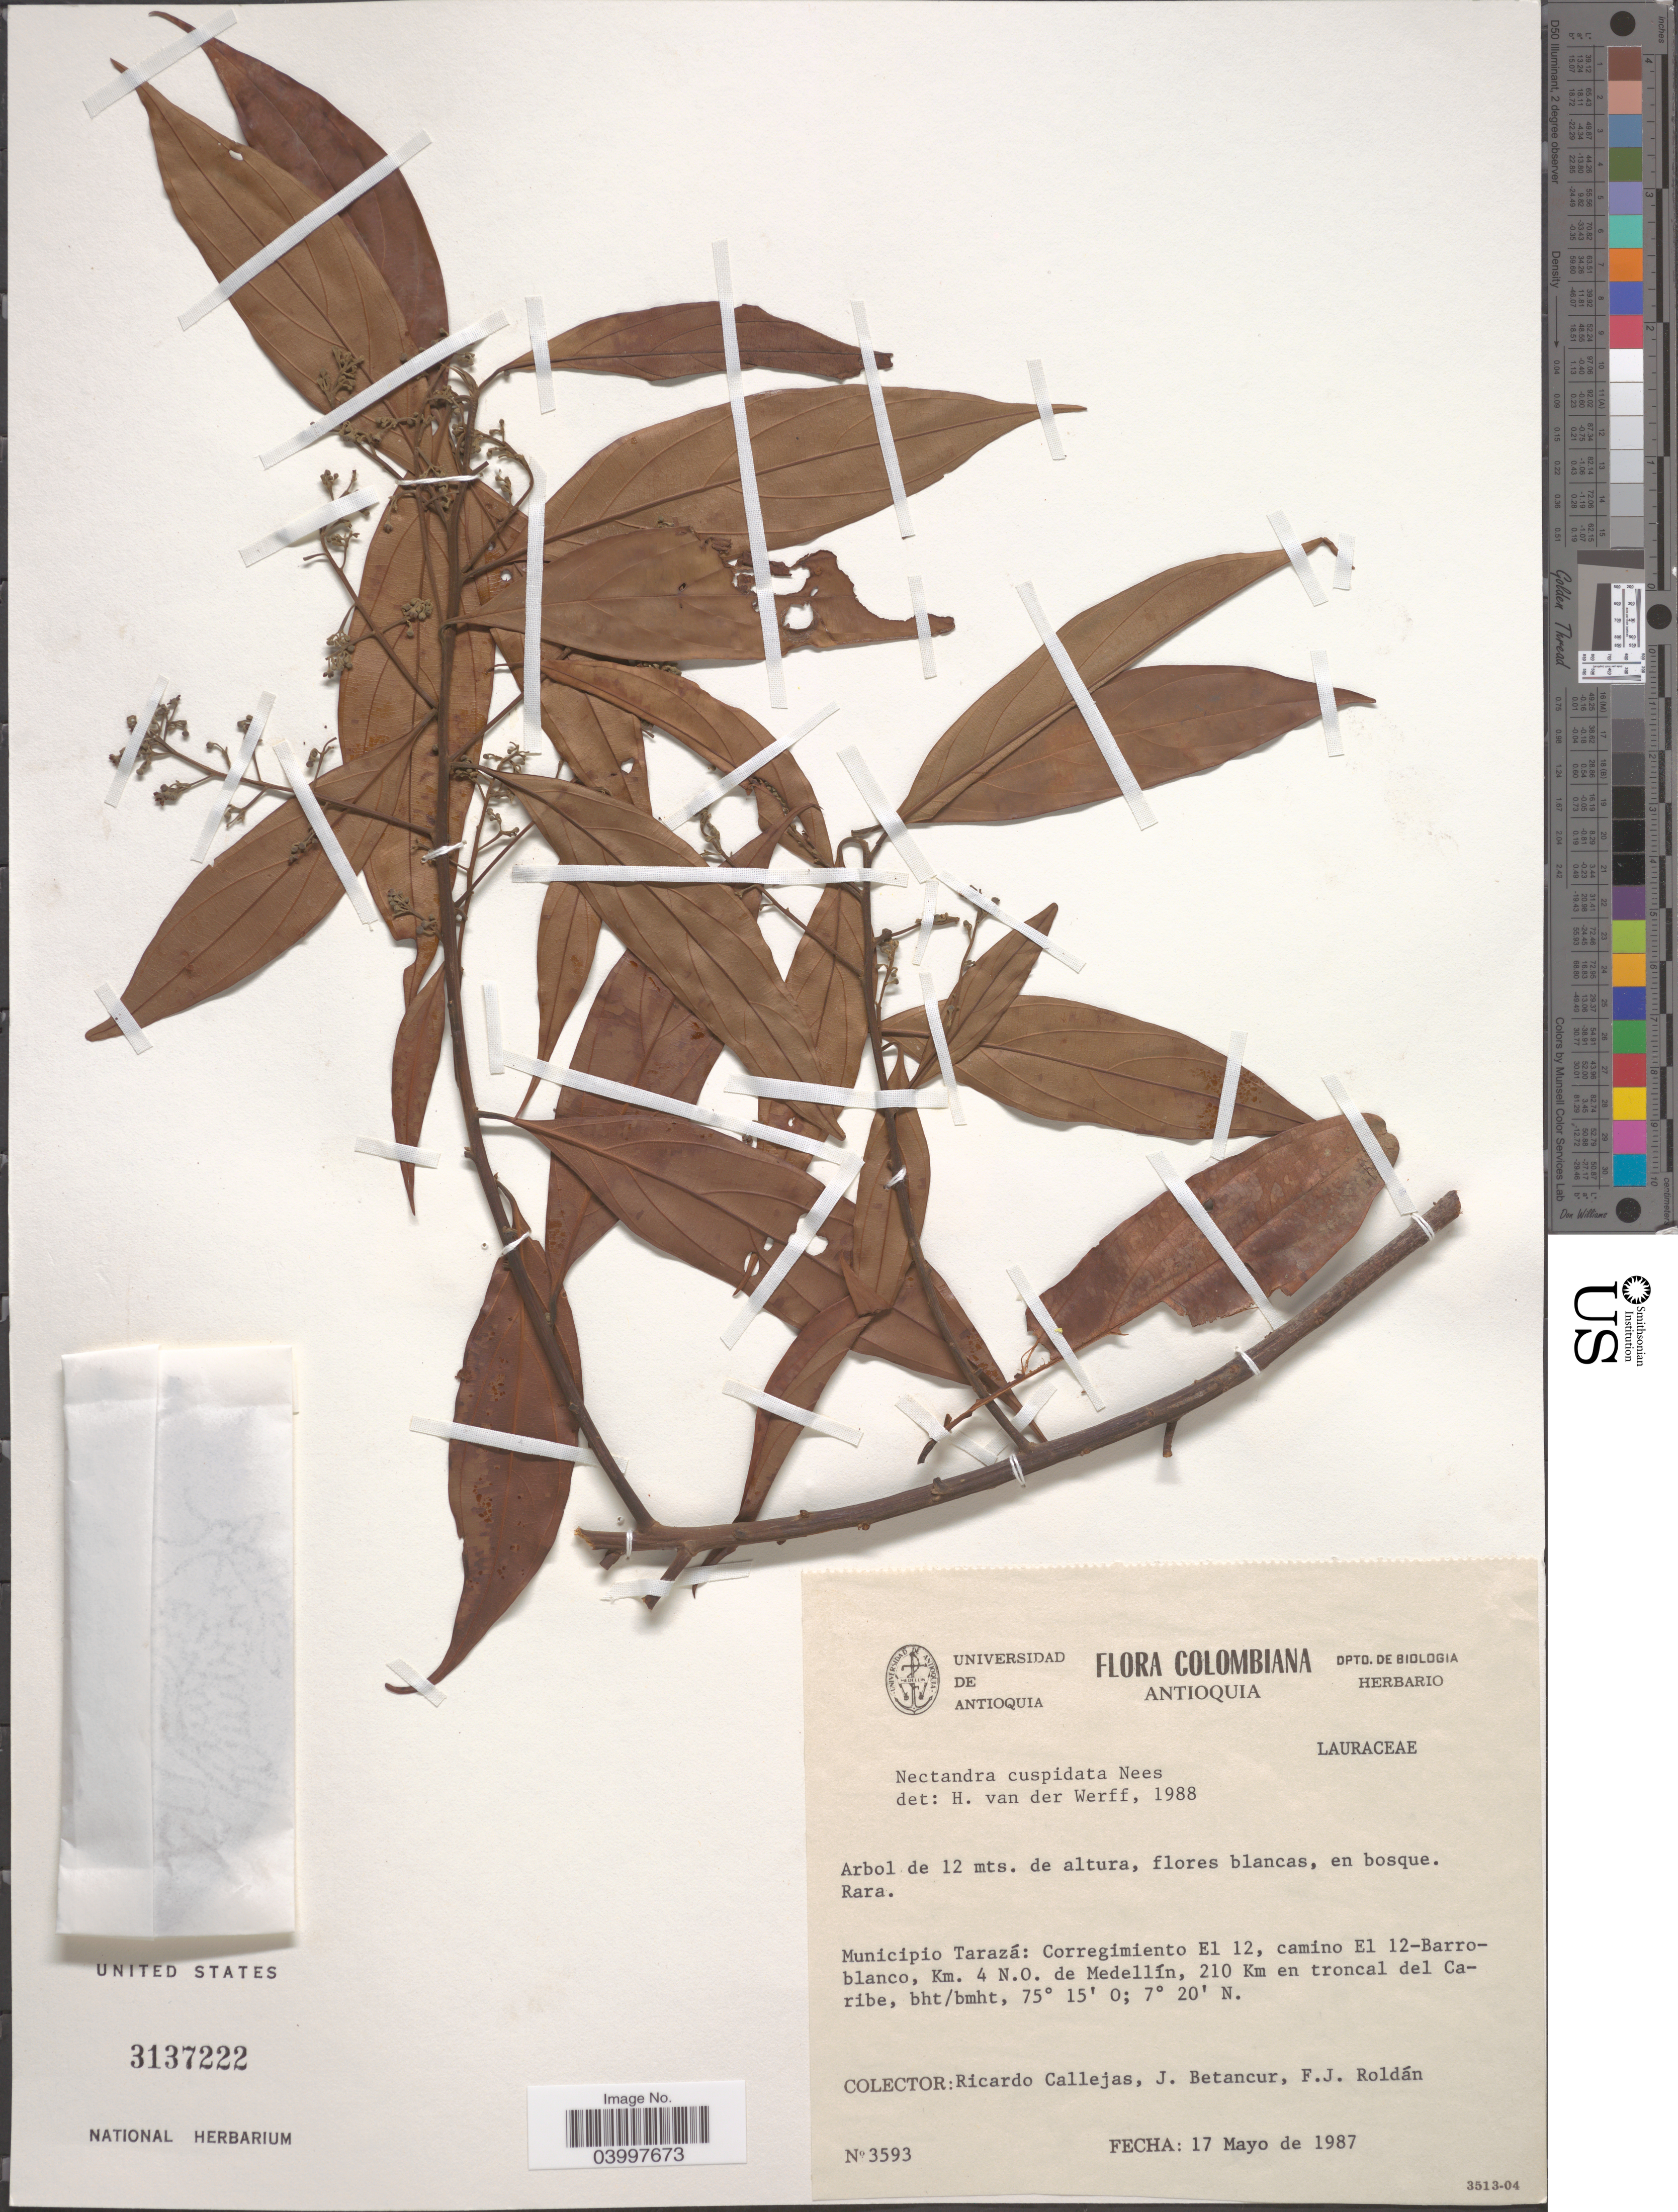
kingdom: Plantae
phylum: Tracheophyta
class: Magnoliopsida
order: Laurales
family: Lauraceae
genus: Nectandra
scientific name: Nectandra cuspidata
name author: Nees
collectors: R. Callejas, J. Betancur & F. J. Roldán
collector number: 3593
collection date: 1987-05-17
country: Colombia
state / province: Antioquia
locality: Municipio Tarazá: Corregimiento El 12, camino El 12-Barroblanco, Km. 4 N.O. de Medellín, 210 Km en troncal del Caribe, bht/bmht.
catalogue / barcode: US 3137222